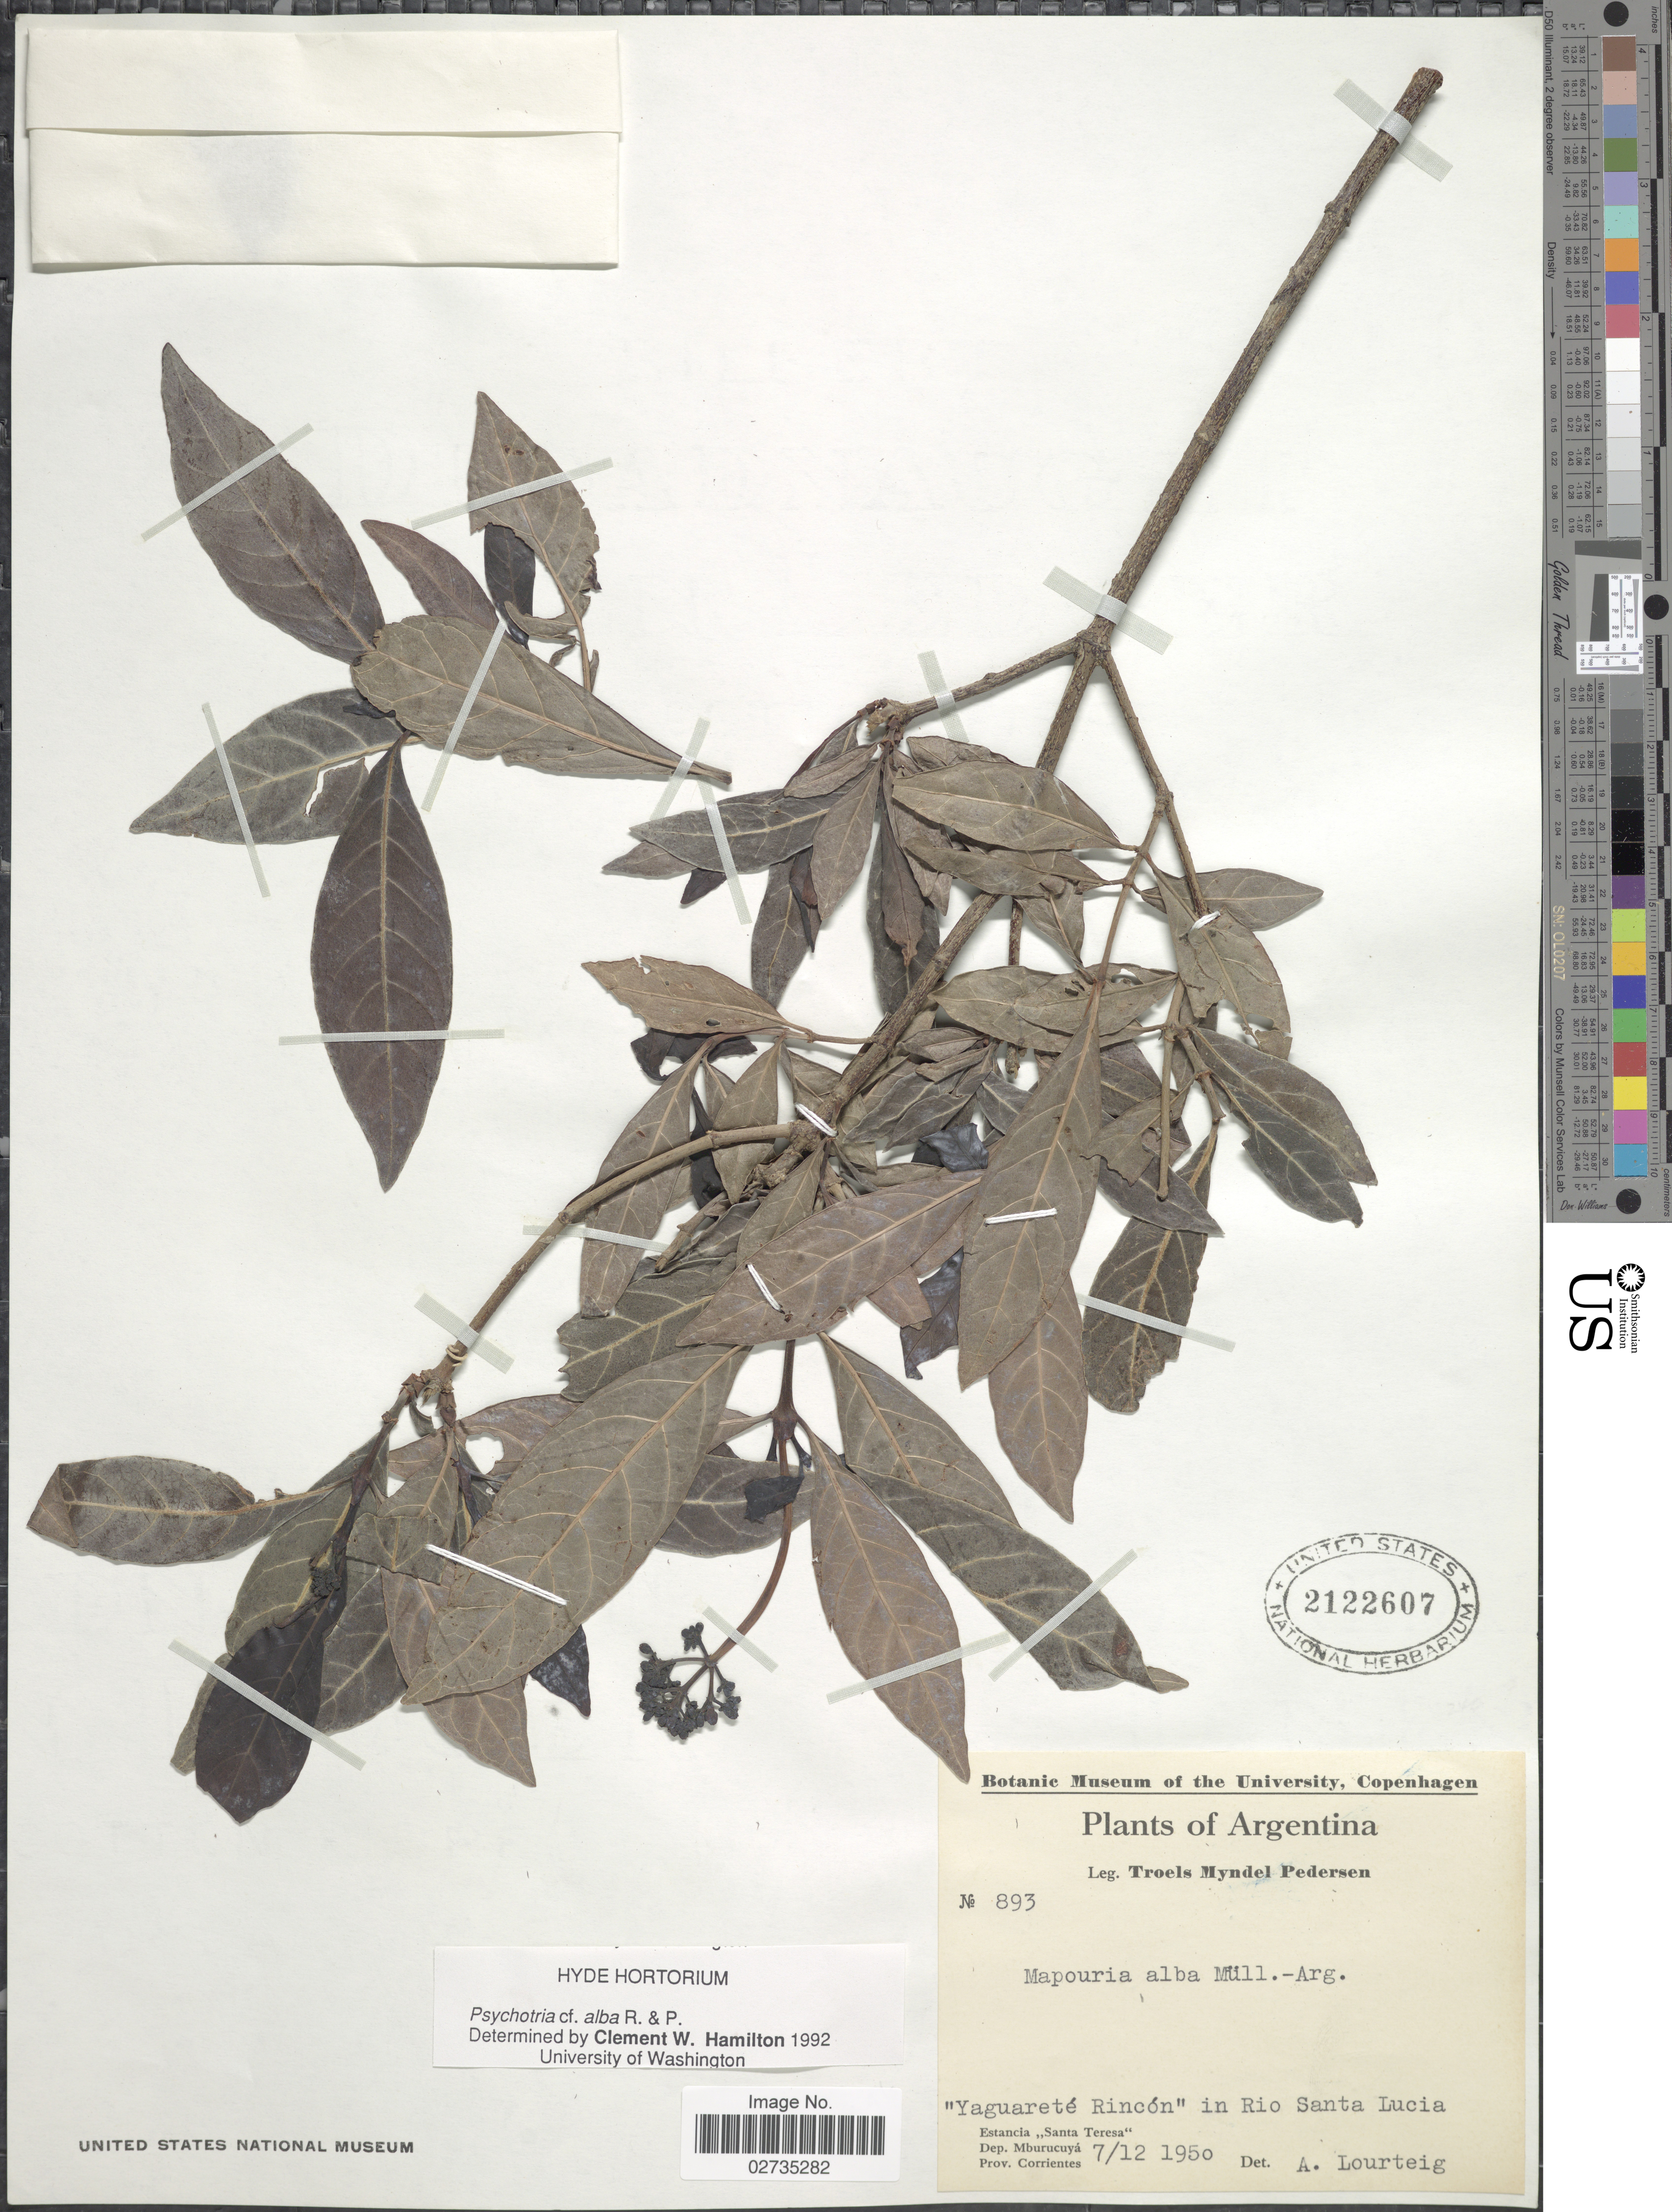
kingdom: Plantae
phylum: Tracheophyta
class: Magnoliopsida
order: Gentianales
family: Rubiaceae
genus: Psychotria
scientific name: Psychotria alba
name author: Ruiz & Pav.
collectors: T. Pederson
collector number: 893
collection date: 1950-12-07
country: Argentina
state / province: Corrientes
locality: Yaguarete Rincon, in Rio Santa Lucia, Estancia Santa Teresa, Dep. Mburucuya, Prov. Corrientes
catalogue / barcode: US 2122607